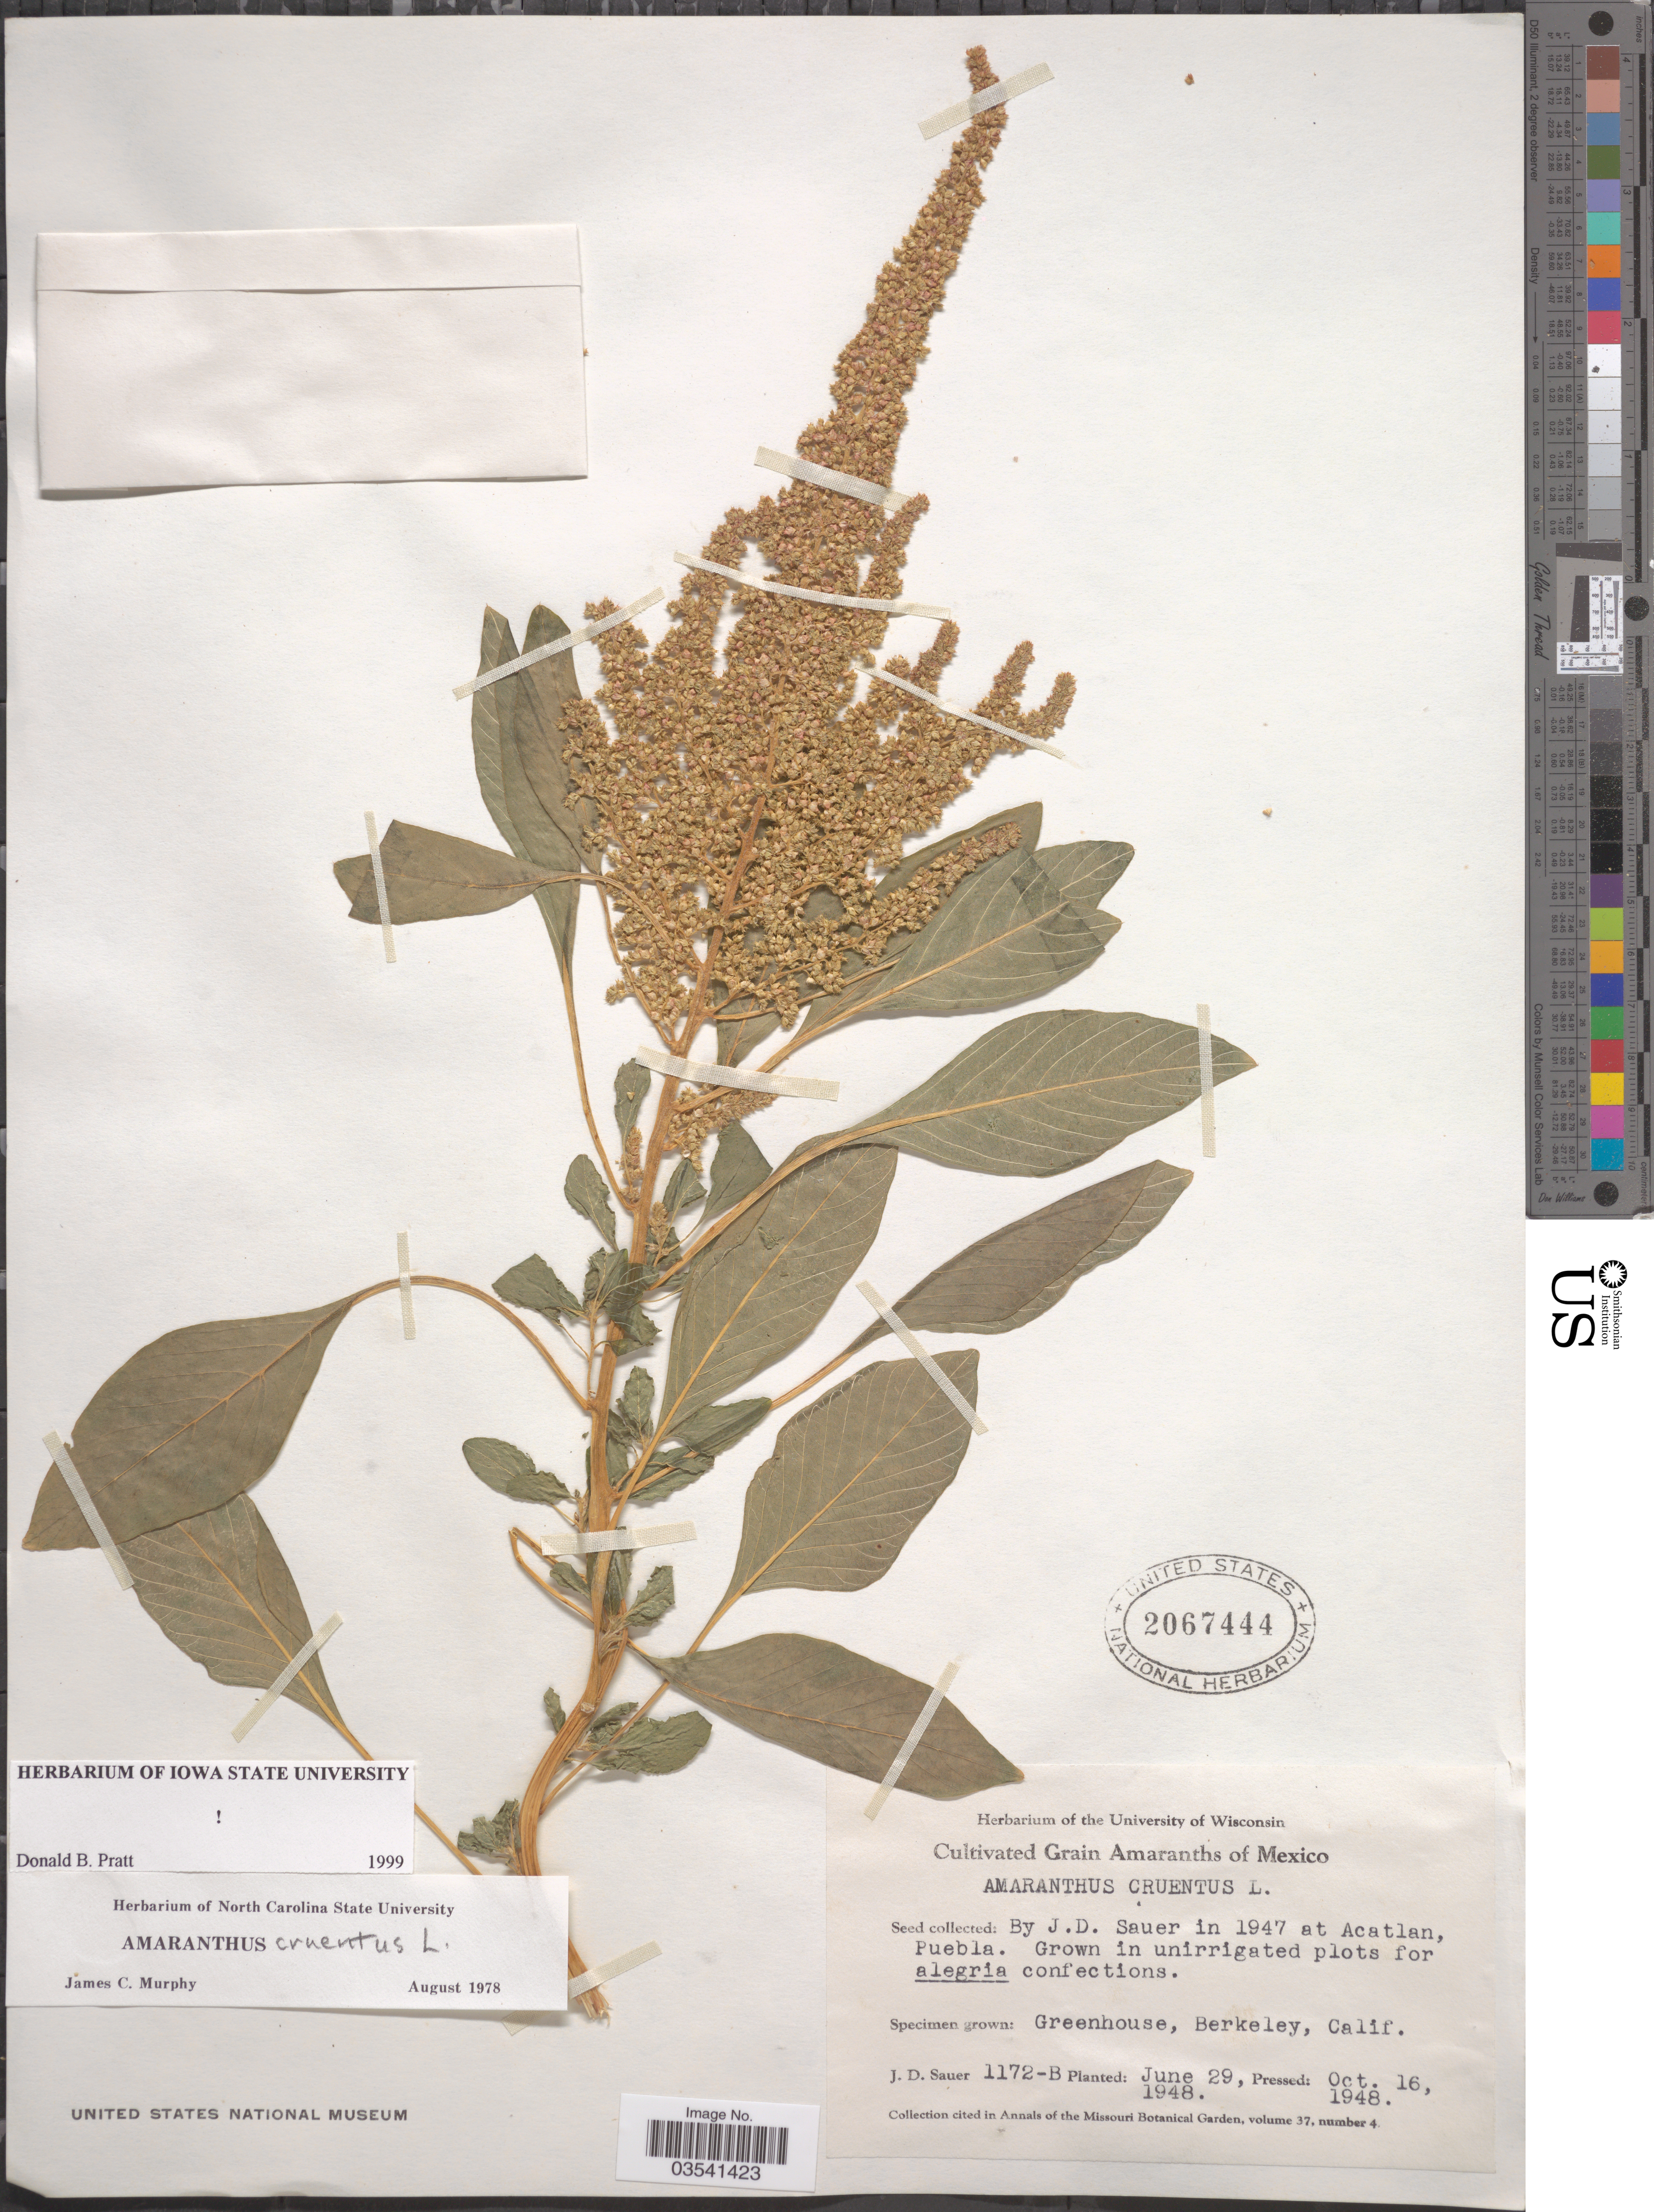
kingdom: Plantae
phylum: Tracheophyta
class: Magnoliopsida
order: Caryophyllales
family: Amaranthaceae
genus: Amaranthus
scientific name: Amaranthus cruentus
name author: L.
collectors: J. D. Sauer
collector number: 1172-B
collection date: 1948-06-29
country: United States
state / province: California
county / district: Alameda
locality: Greenhouse, Berkeley.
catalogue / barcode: US 2067444